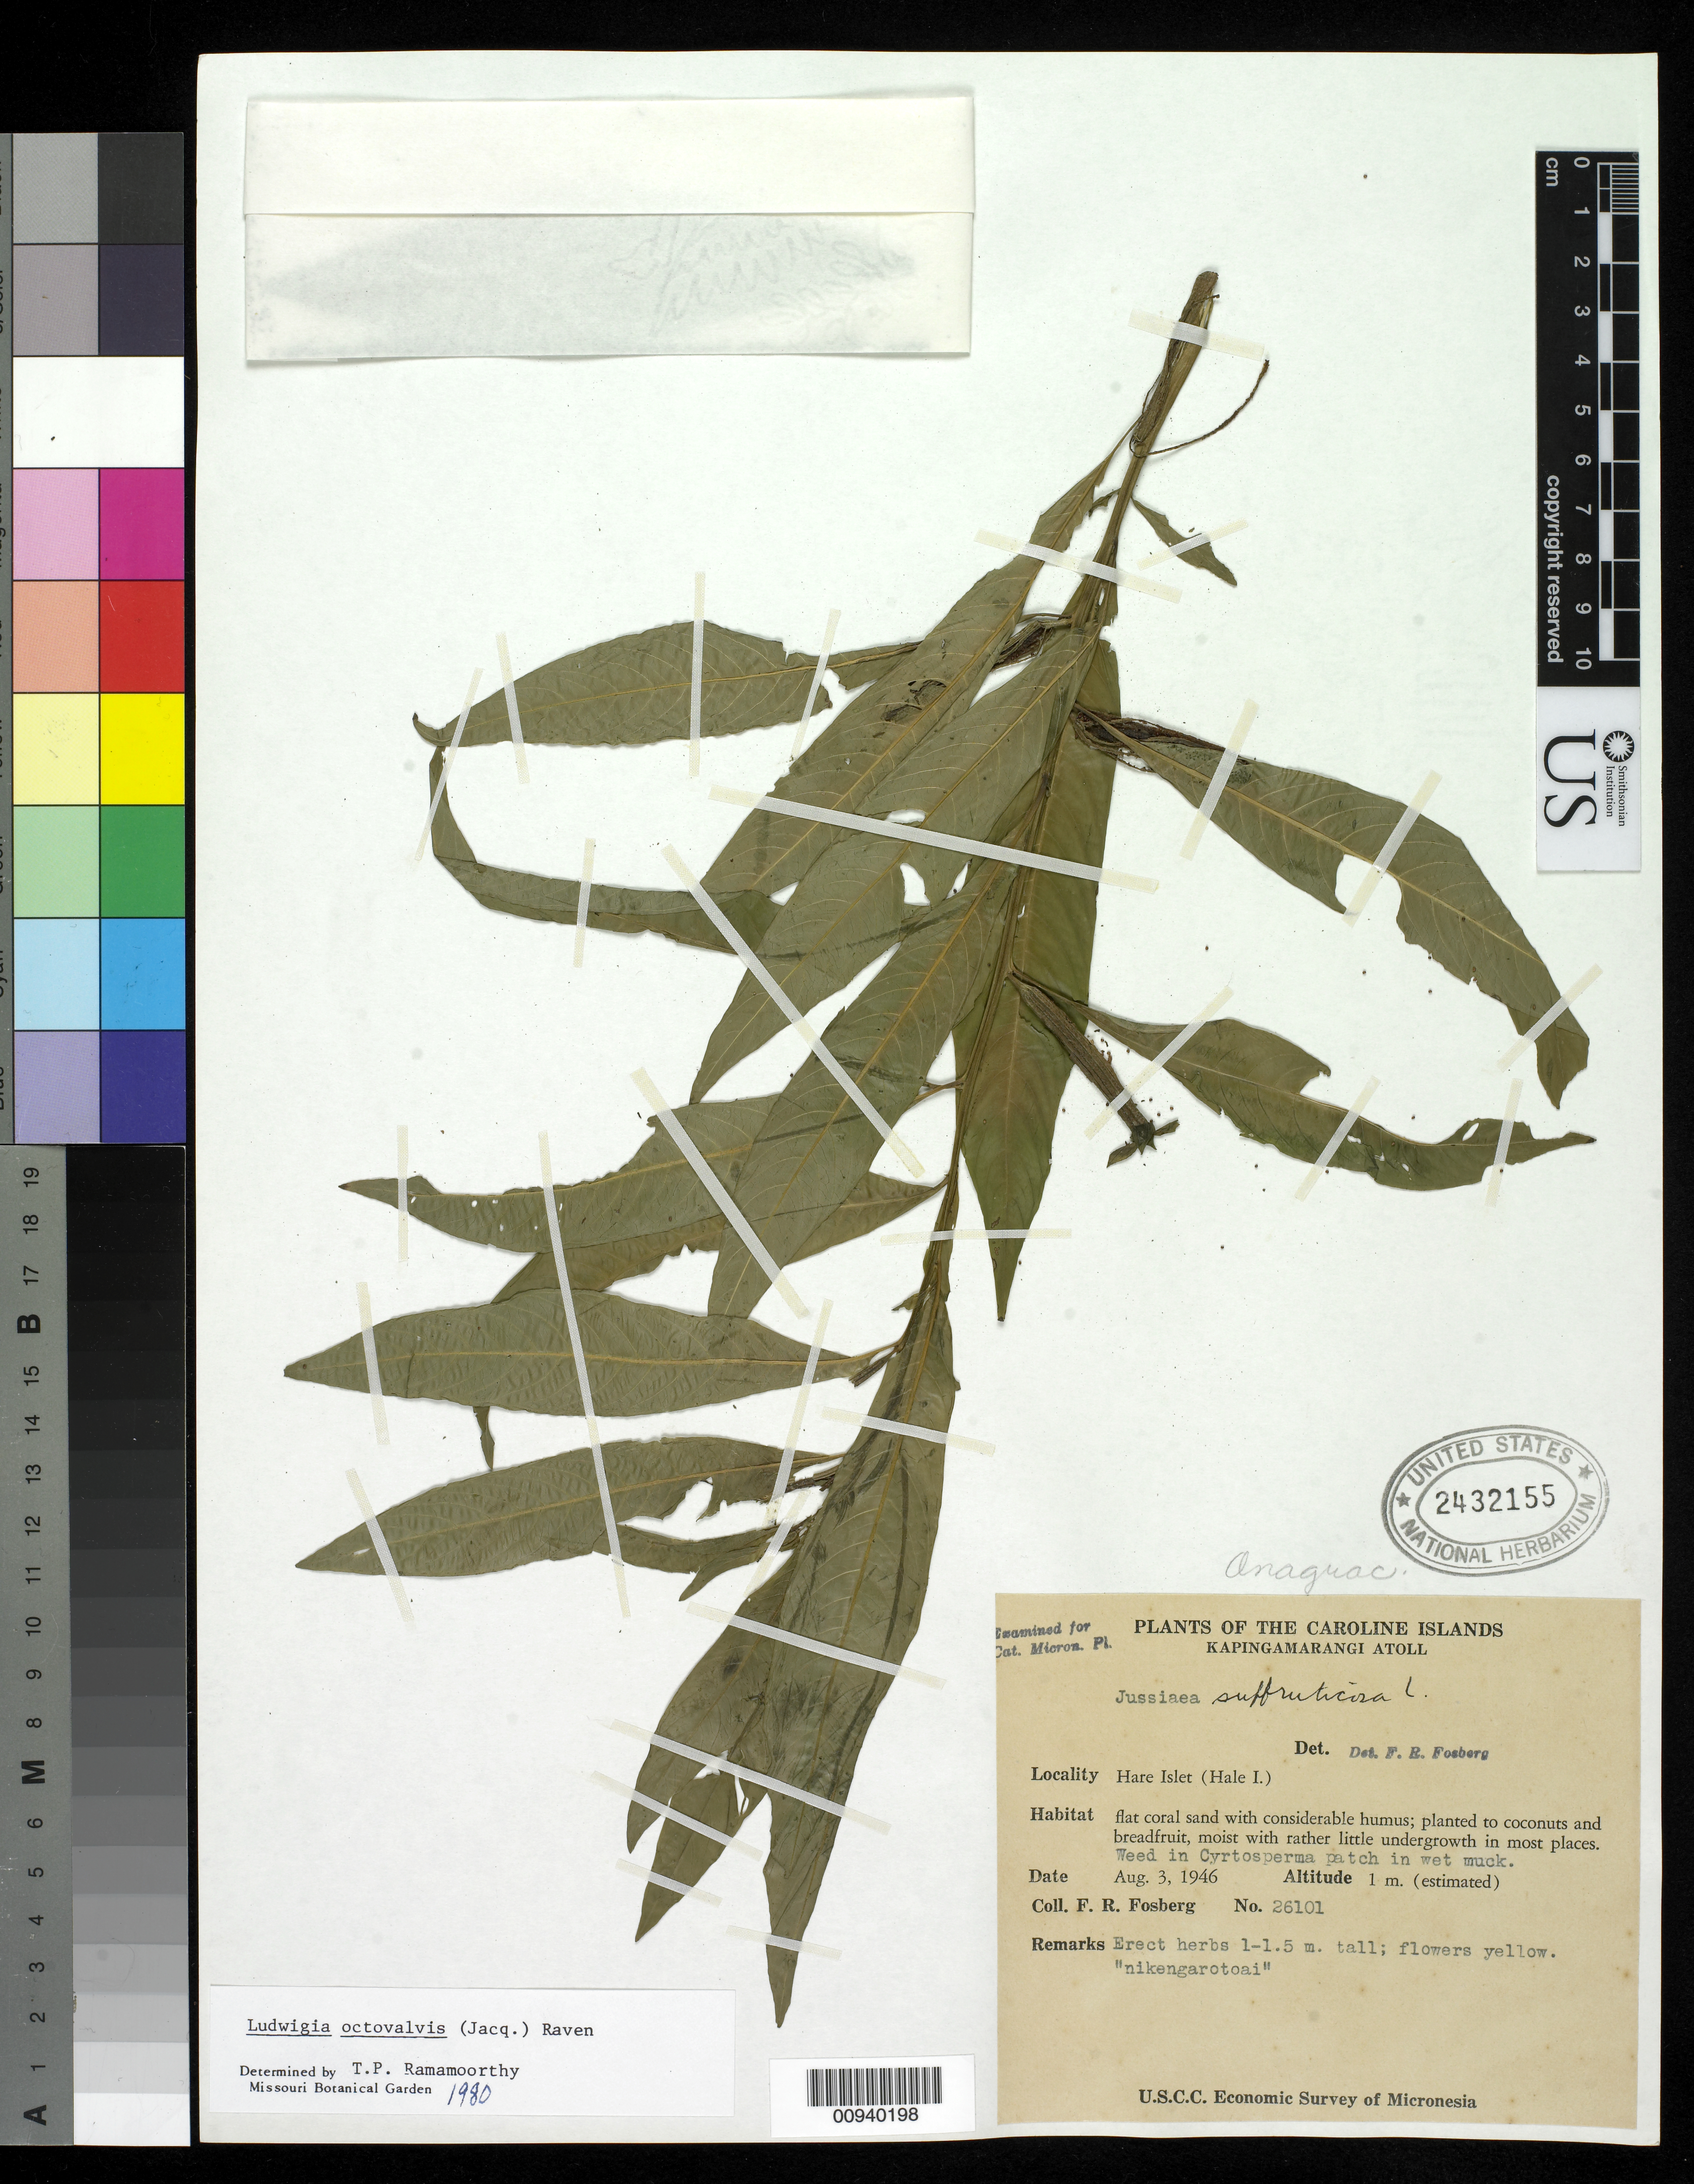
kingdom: Plantae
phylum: Tracheophyta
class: Magnoliopsida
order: Myrtales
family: Onagraceae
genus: Ludwigia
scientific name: Ludwigia octovalvis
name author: (Jacq.) P.H. Raven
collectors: F. R. Fosberg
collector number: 26101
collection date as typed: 03 Aug 1946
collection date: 1946-08-03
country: Micronesia, Federated States of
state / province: Pohnpei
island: Kapingamarangi Atoll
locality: Hare Islet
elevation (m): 1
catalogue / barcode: US 2432155